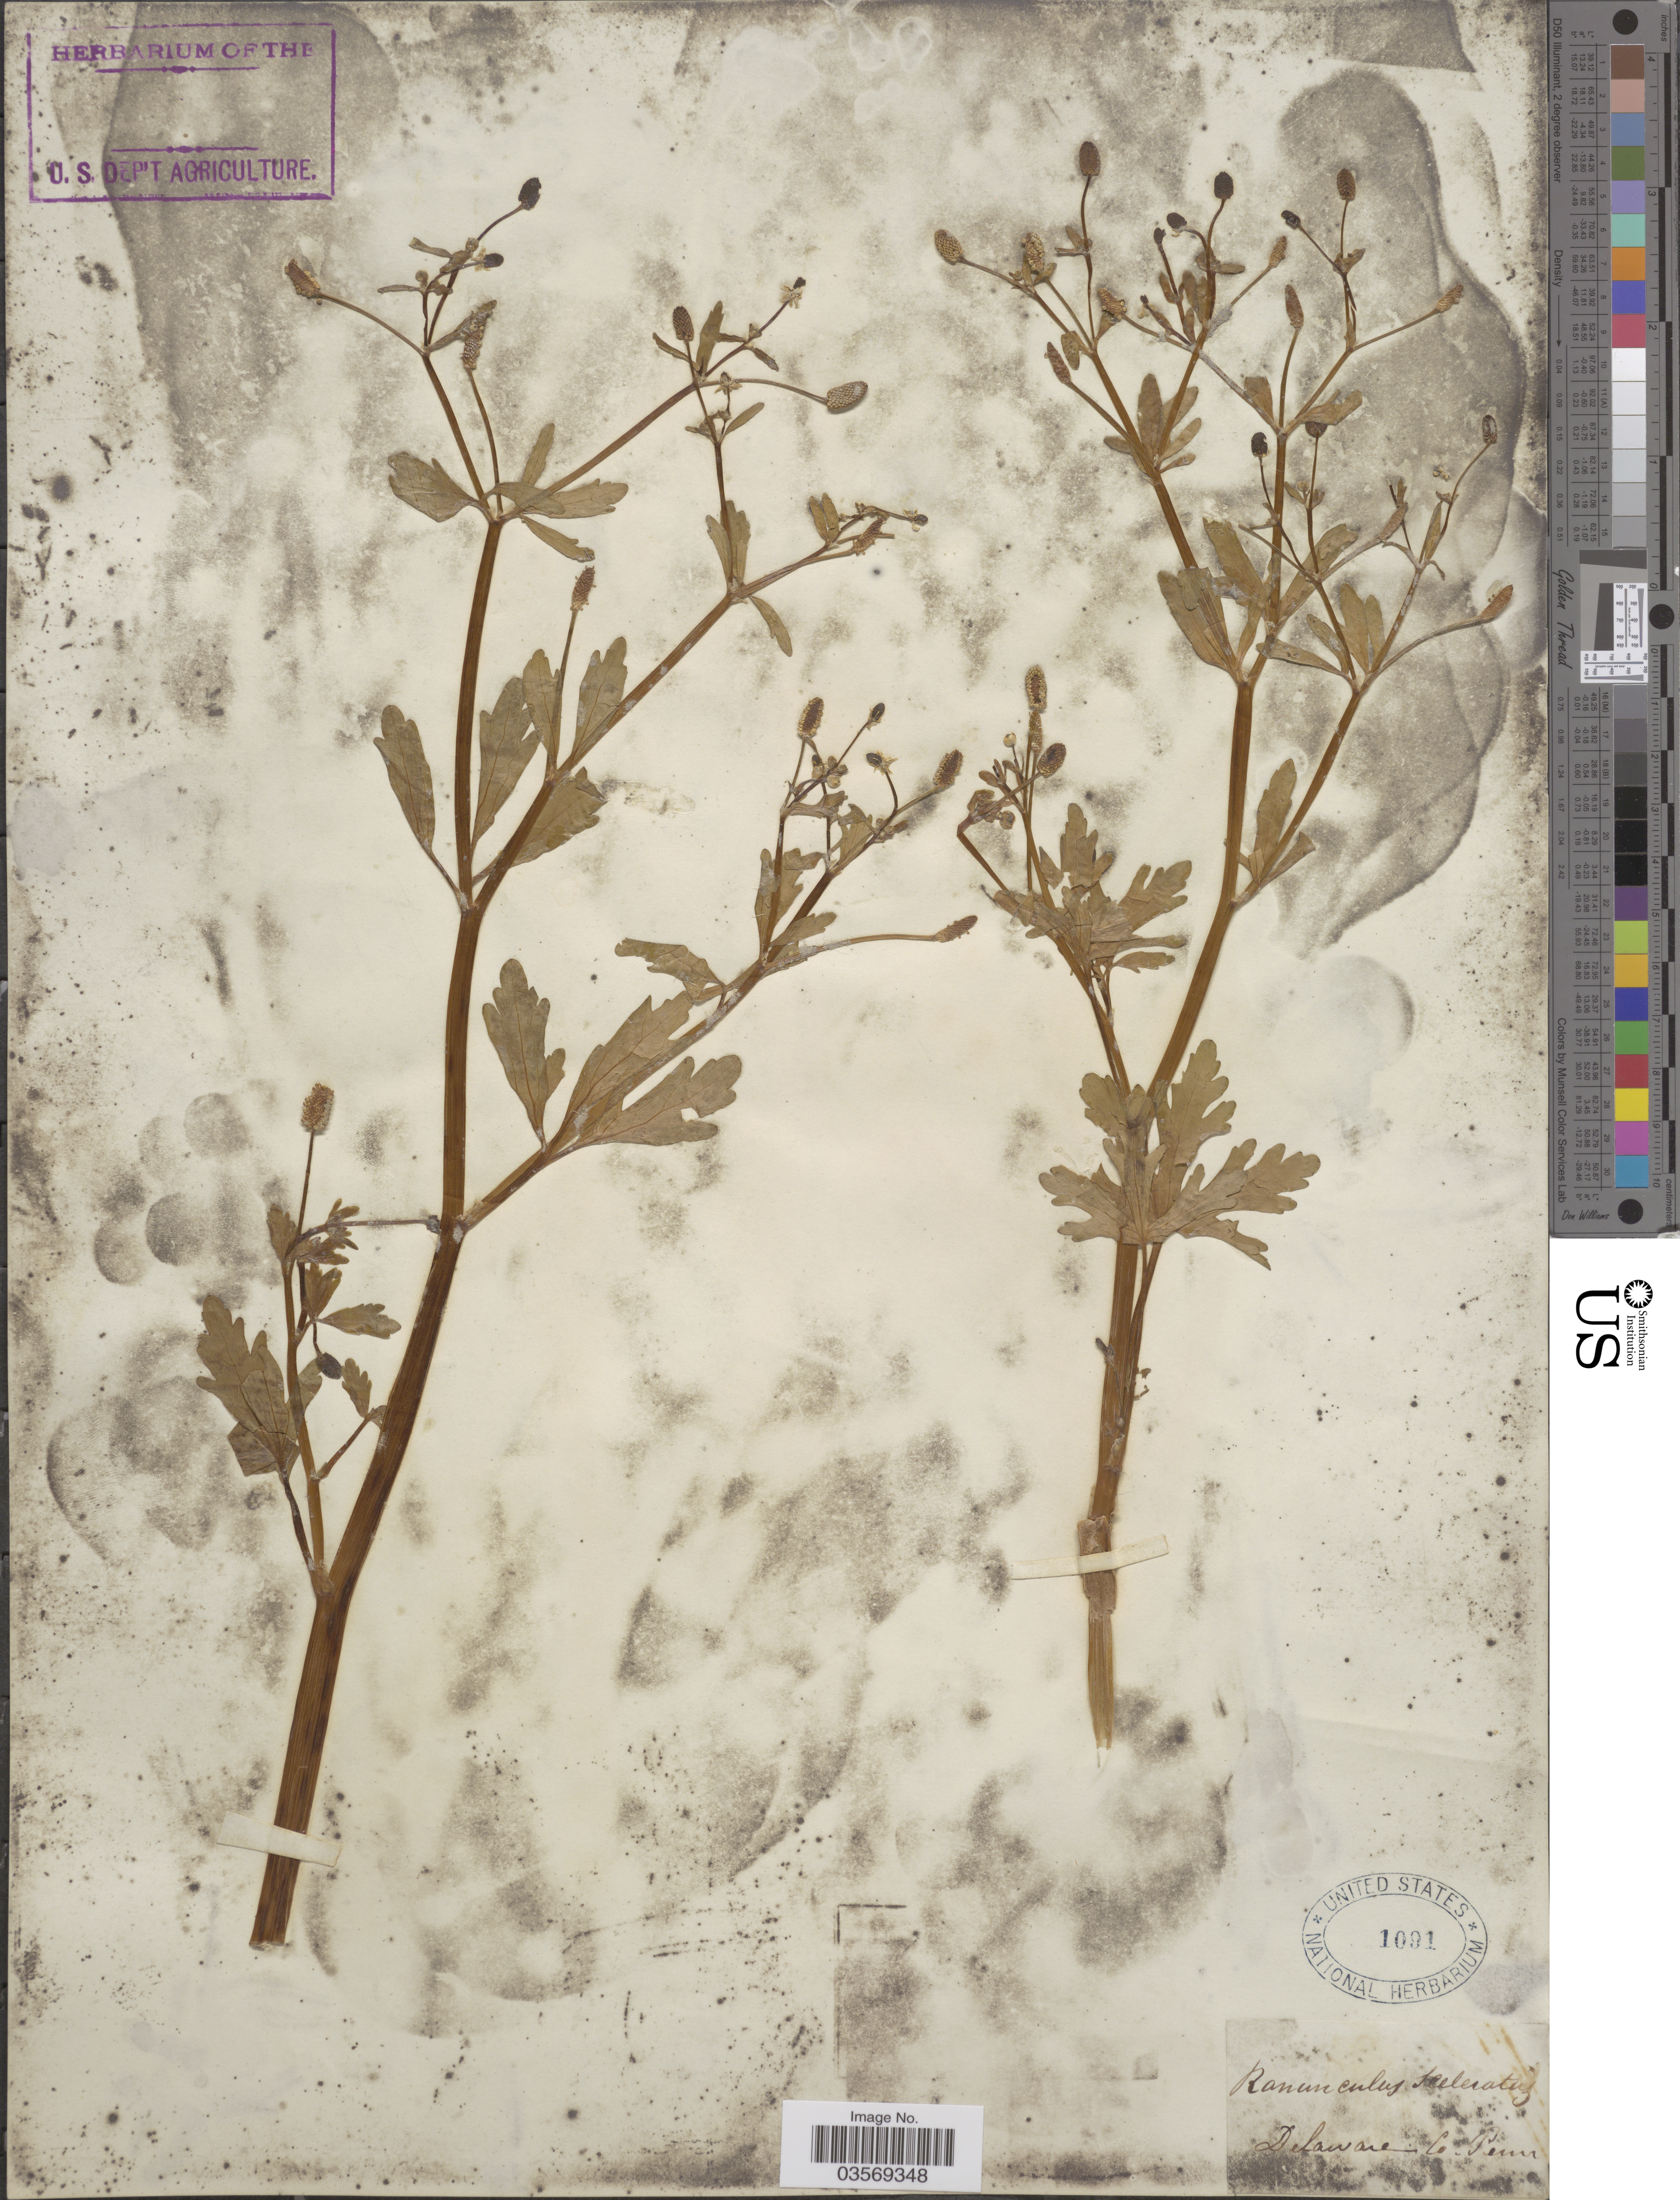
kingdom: Plantae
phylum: Tracheophyta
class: Magnoliopsida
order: Ranunculales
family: Ranunculaceae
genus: Ranunculus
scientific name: Ranunculus sceleratus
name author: L.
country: United States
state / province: Pennsylvania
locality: Delaware.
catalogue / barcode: US 1091